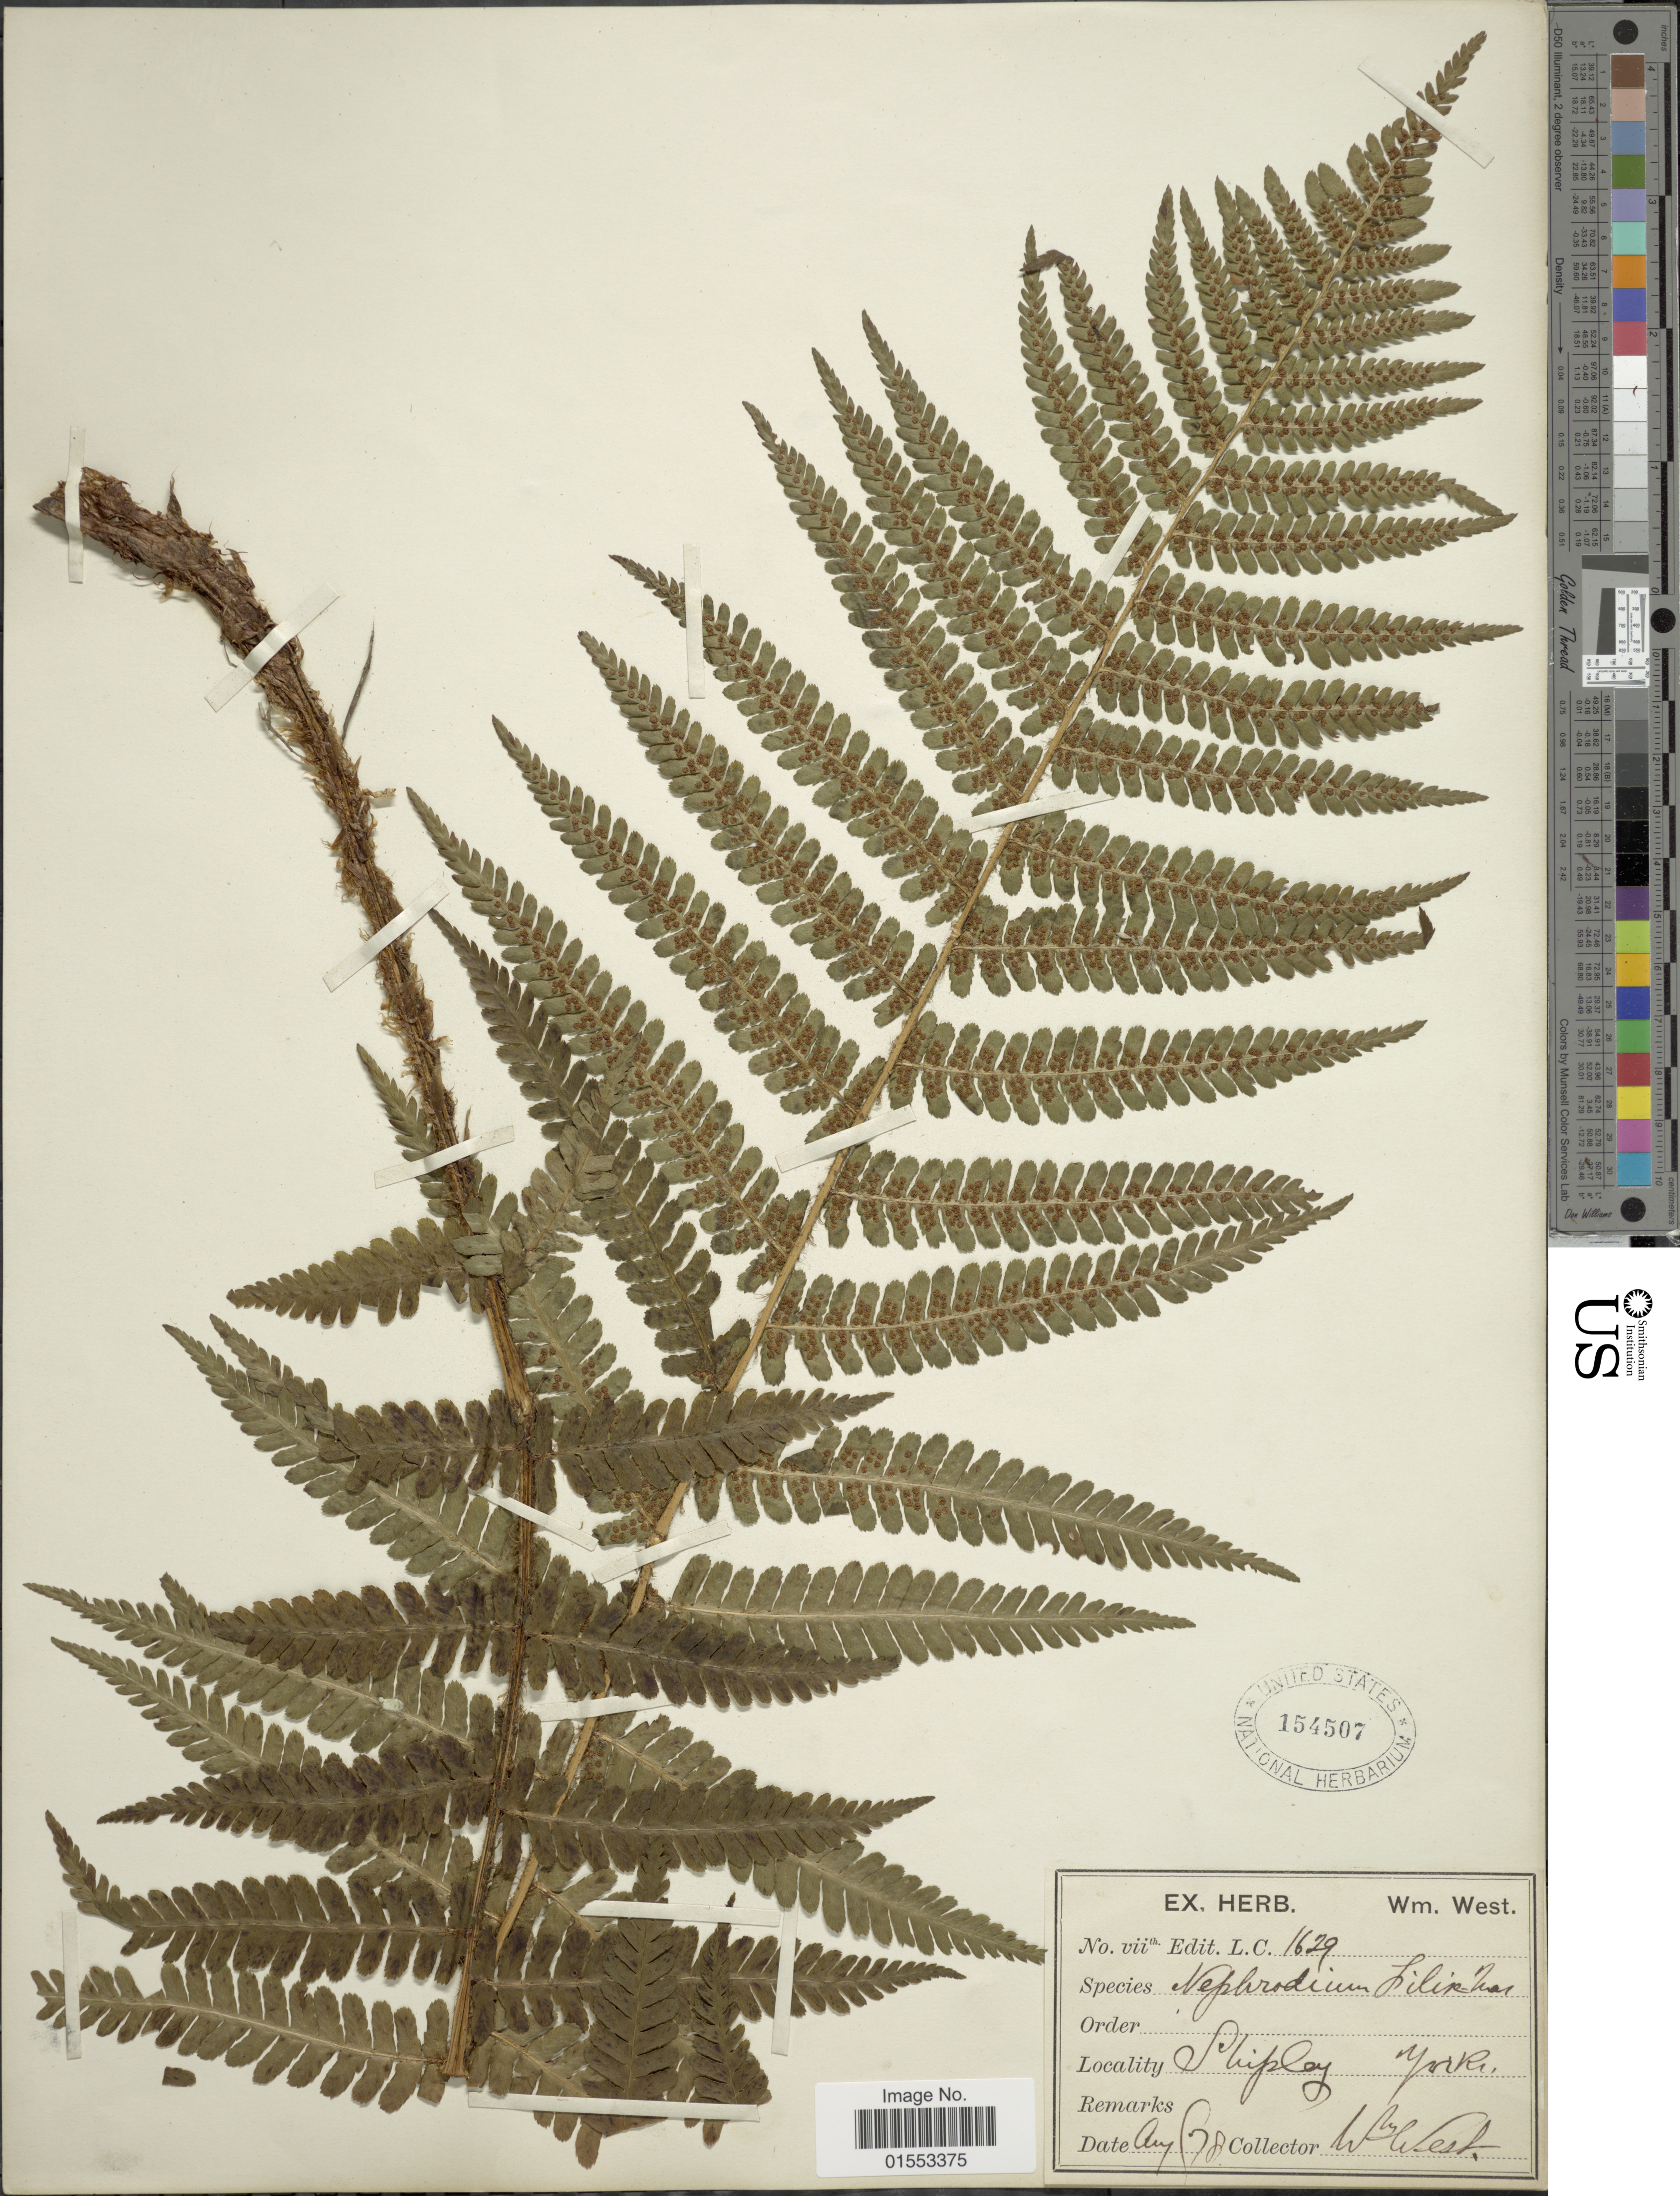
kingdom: Plantae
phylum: Tracheophyta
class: Polypodiopsida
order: Polypodiales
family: Dryopteridaceae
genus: Dryopteris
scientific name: Dryopteris filix-mas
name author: (L.) Schott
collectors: W. West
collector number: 1629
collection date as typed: Transcribed d/m/y: /8/78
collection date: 1878-08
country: United Kingdom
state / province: England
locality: Shipley, York.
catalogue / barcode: US 154507